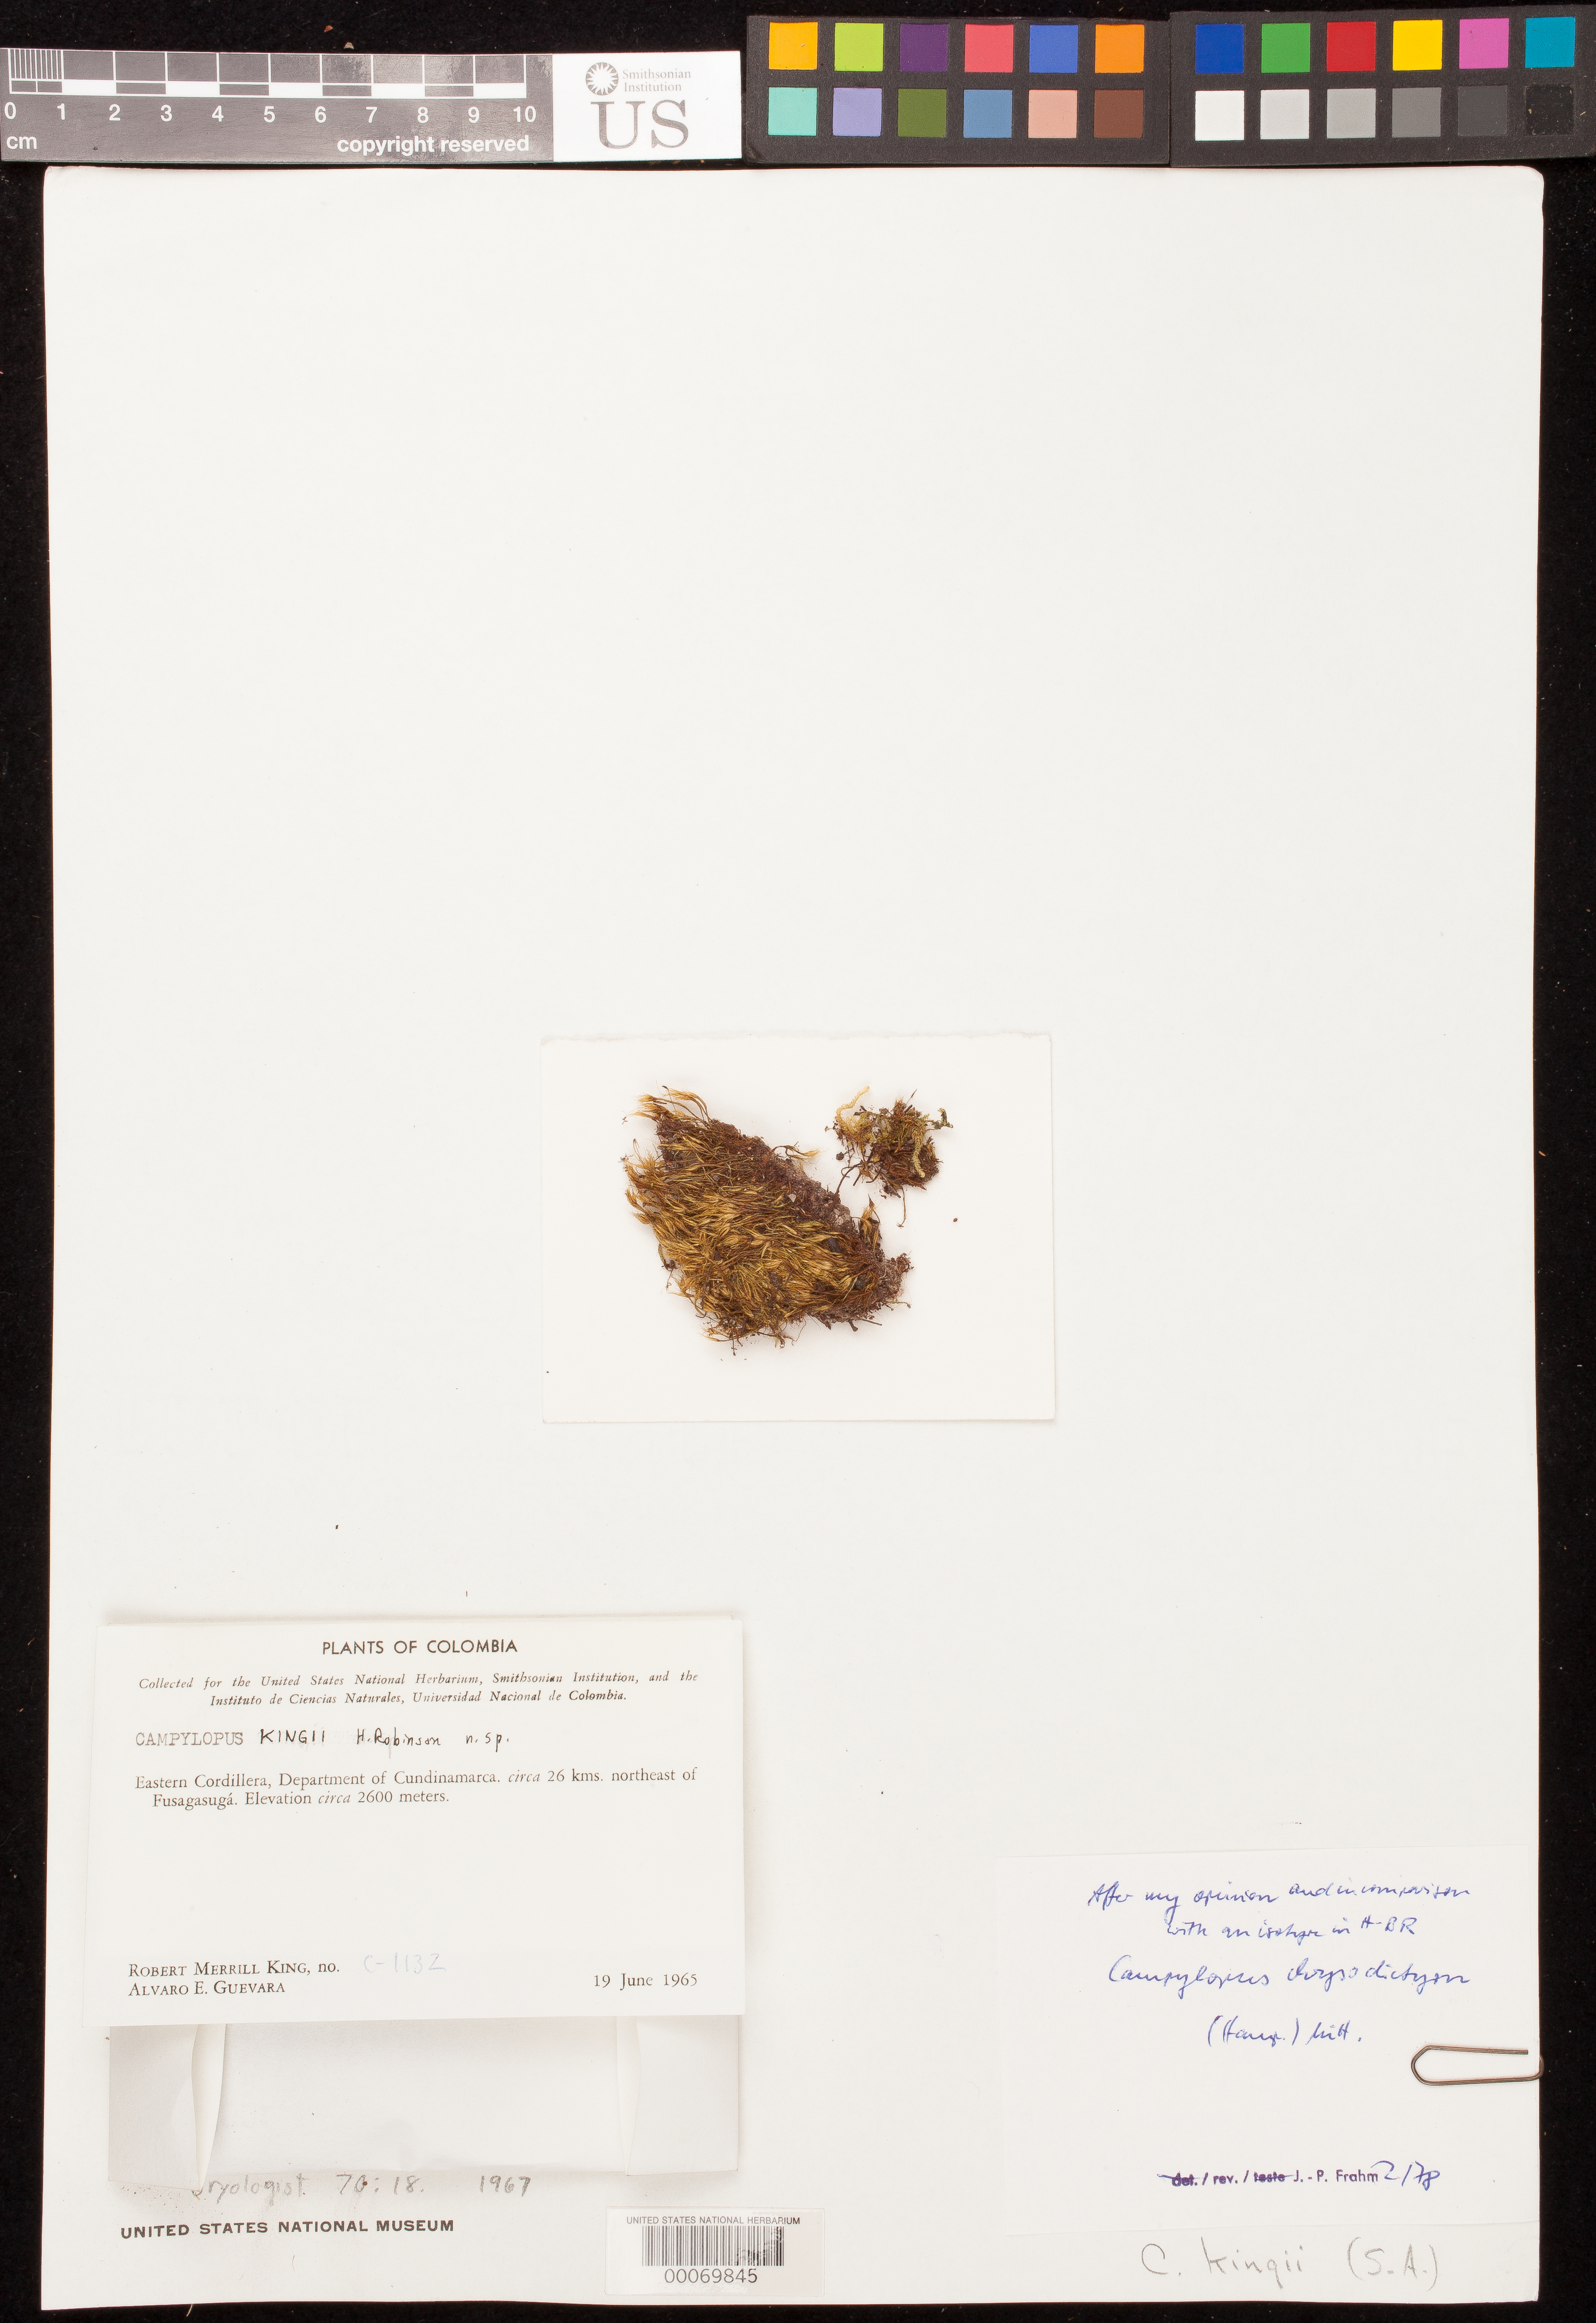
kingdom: Plantae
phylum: Bryophyta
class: Bryopsida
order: Dicranales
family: Leucobryaceae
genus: Campylopus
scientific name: Campylopus kingii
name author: H. Rob.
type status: Holotype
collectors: R. M. King & A. E. Guevara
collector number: C-1132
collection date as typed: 19 Jun 1965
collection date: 1965-06-19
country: Colombia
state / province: Cundinamarca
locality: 26 km NE of Fusagasugá.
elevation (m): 2600